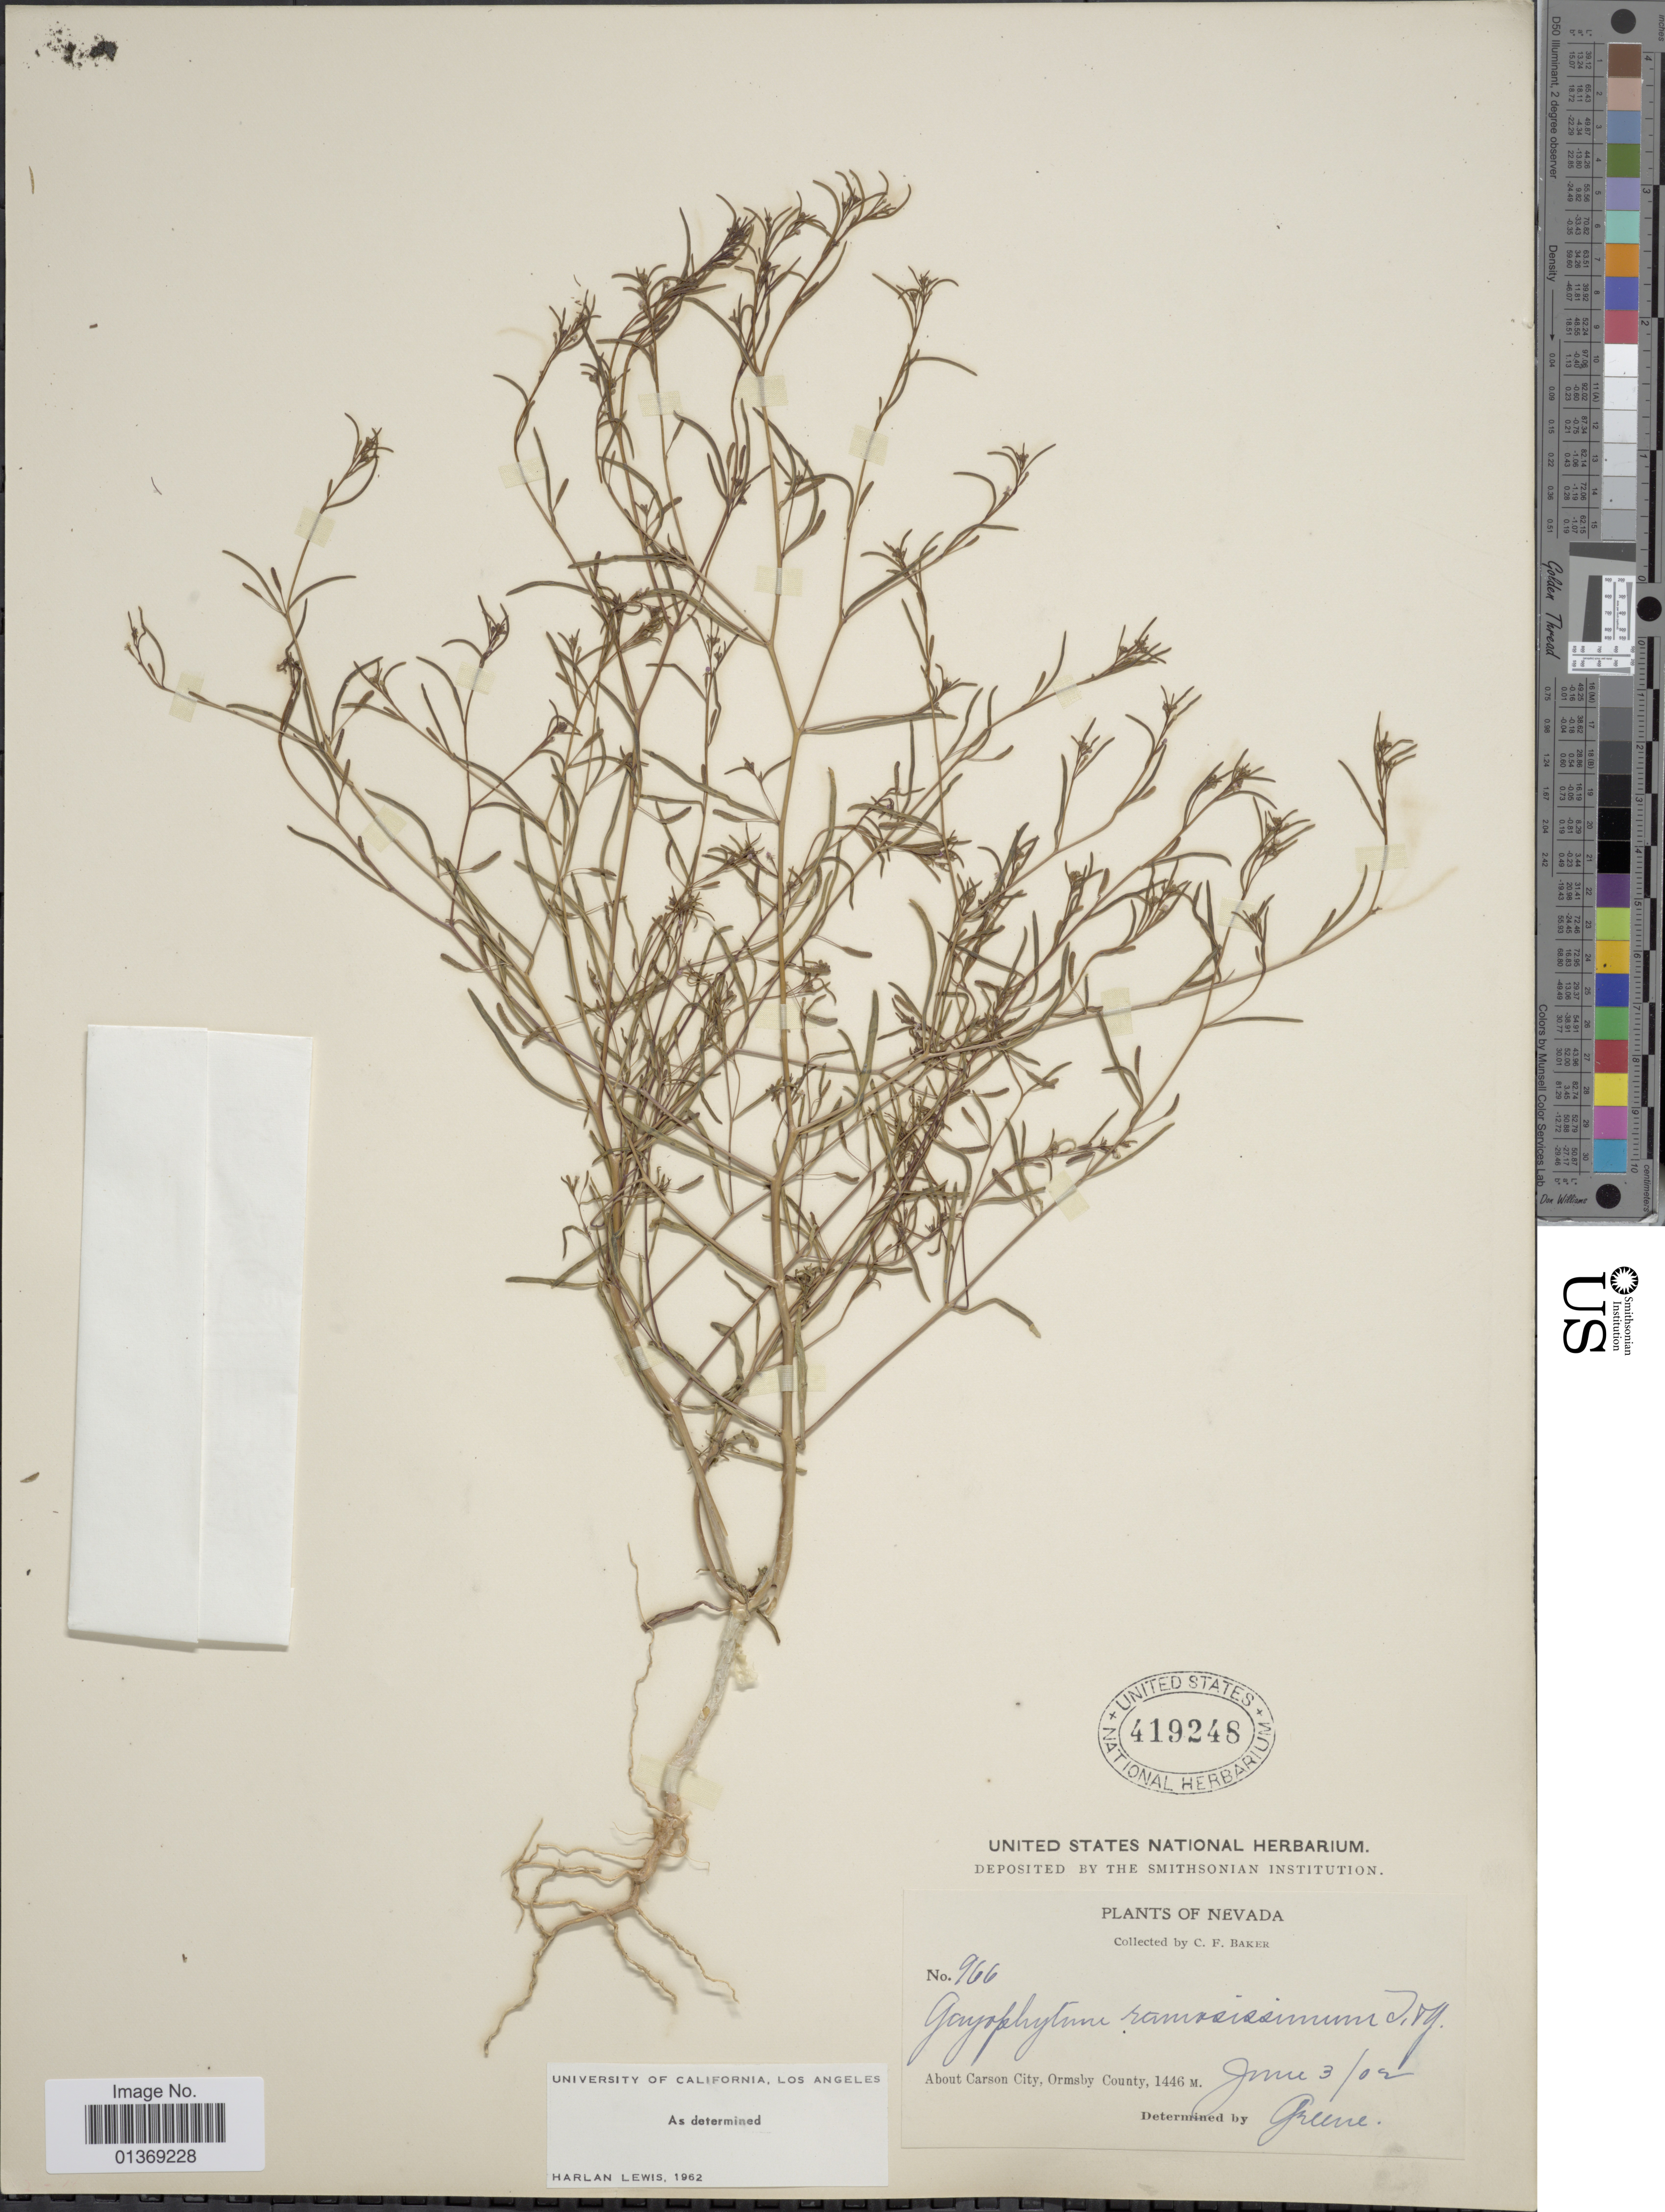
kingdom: Plantae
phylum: Tracheophyta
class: Magnoliopsida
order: Myrtales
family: Onagraceae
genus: Gayophytum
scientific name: Gayophytum ramosissimum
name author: Torr. & A. Gray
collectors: C. F. Baker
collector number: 966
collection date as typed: Transcribed d/m/y: 3/6/2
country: United States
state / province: Nevada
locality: About Carson City, Ormsby County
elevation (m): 1446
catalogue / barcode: US 419248